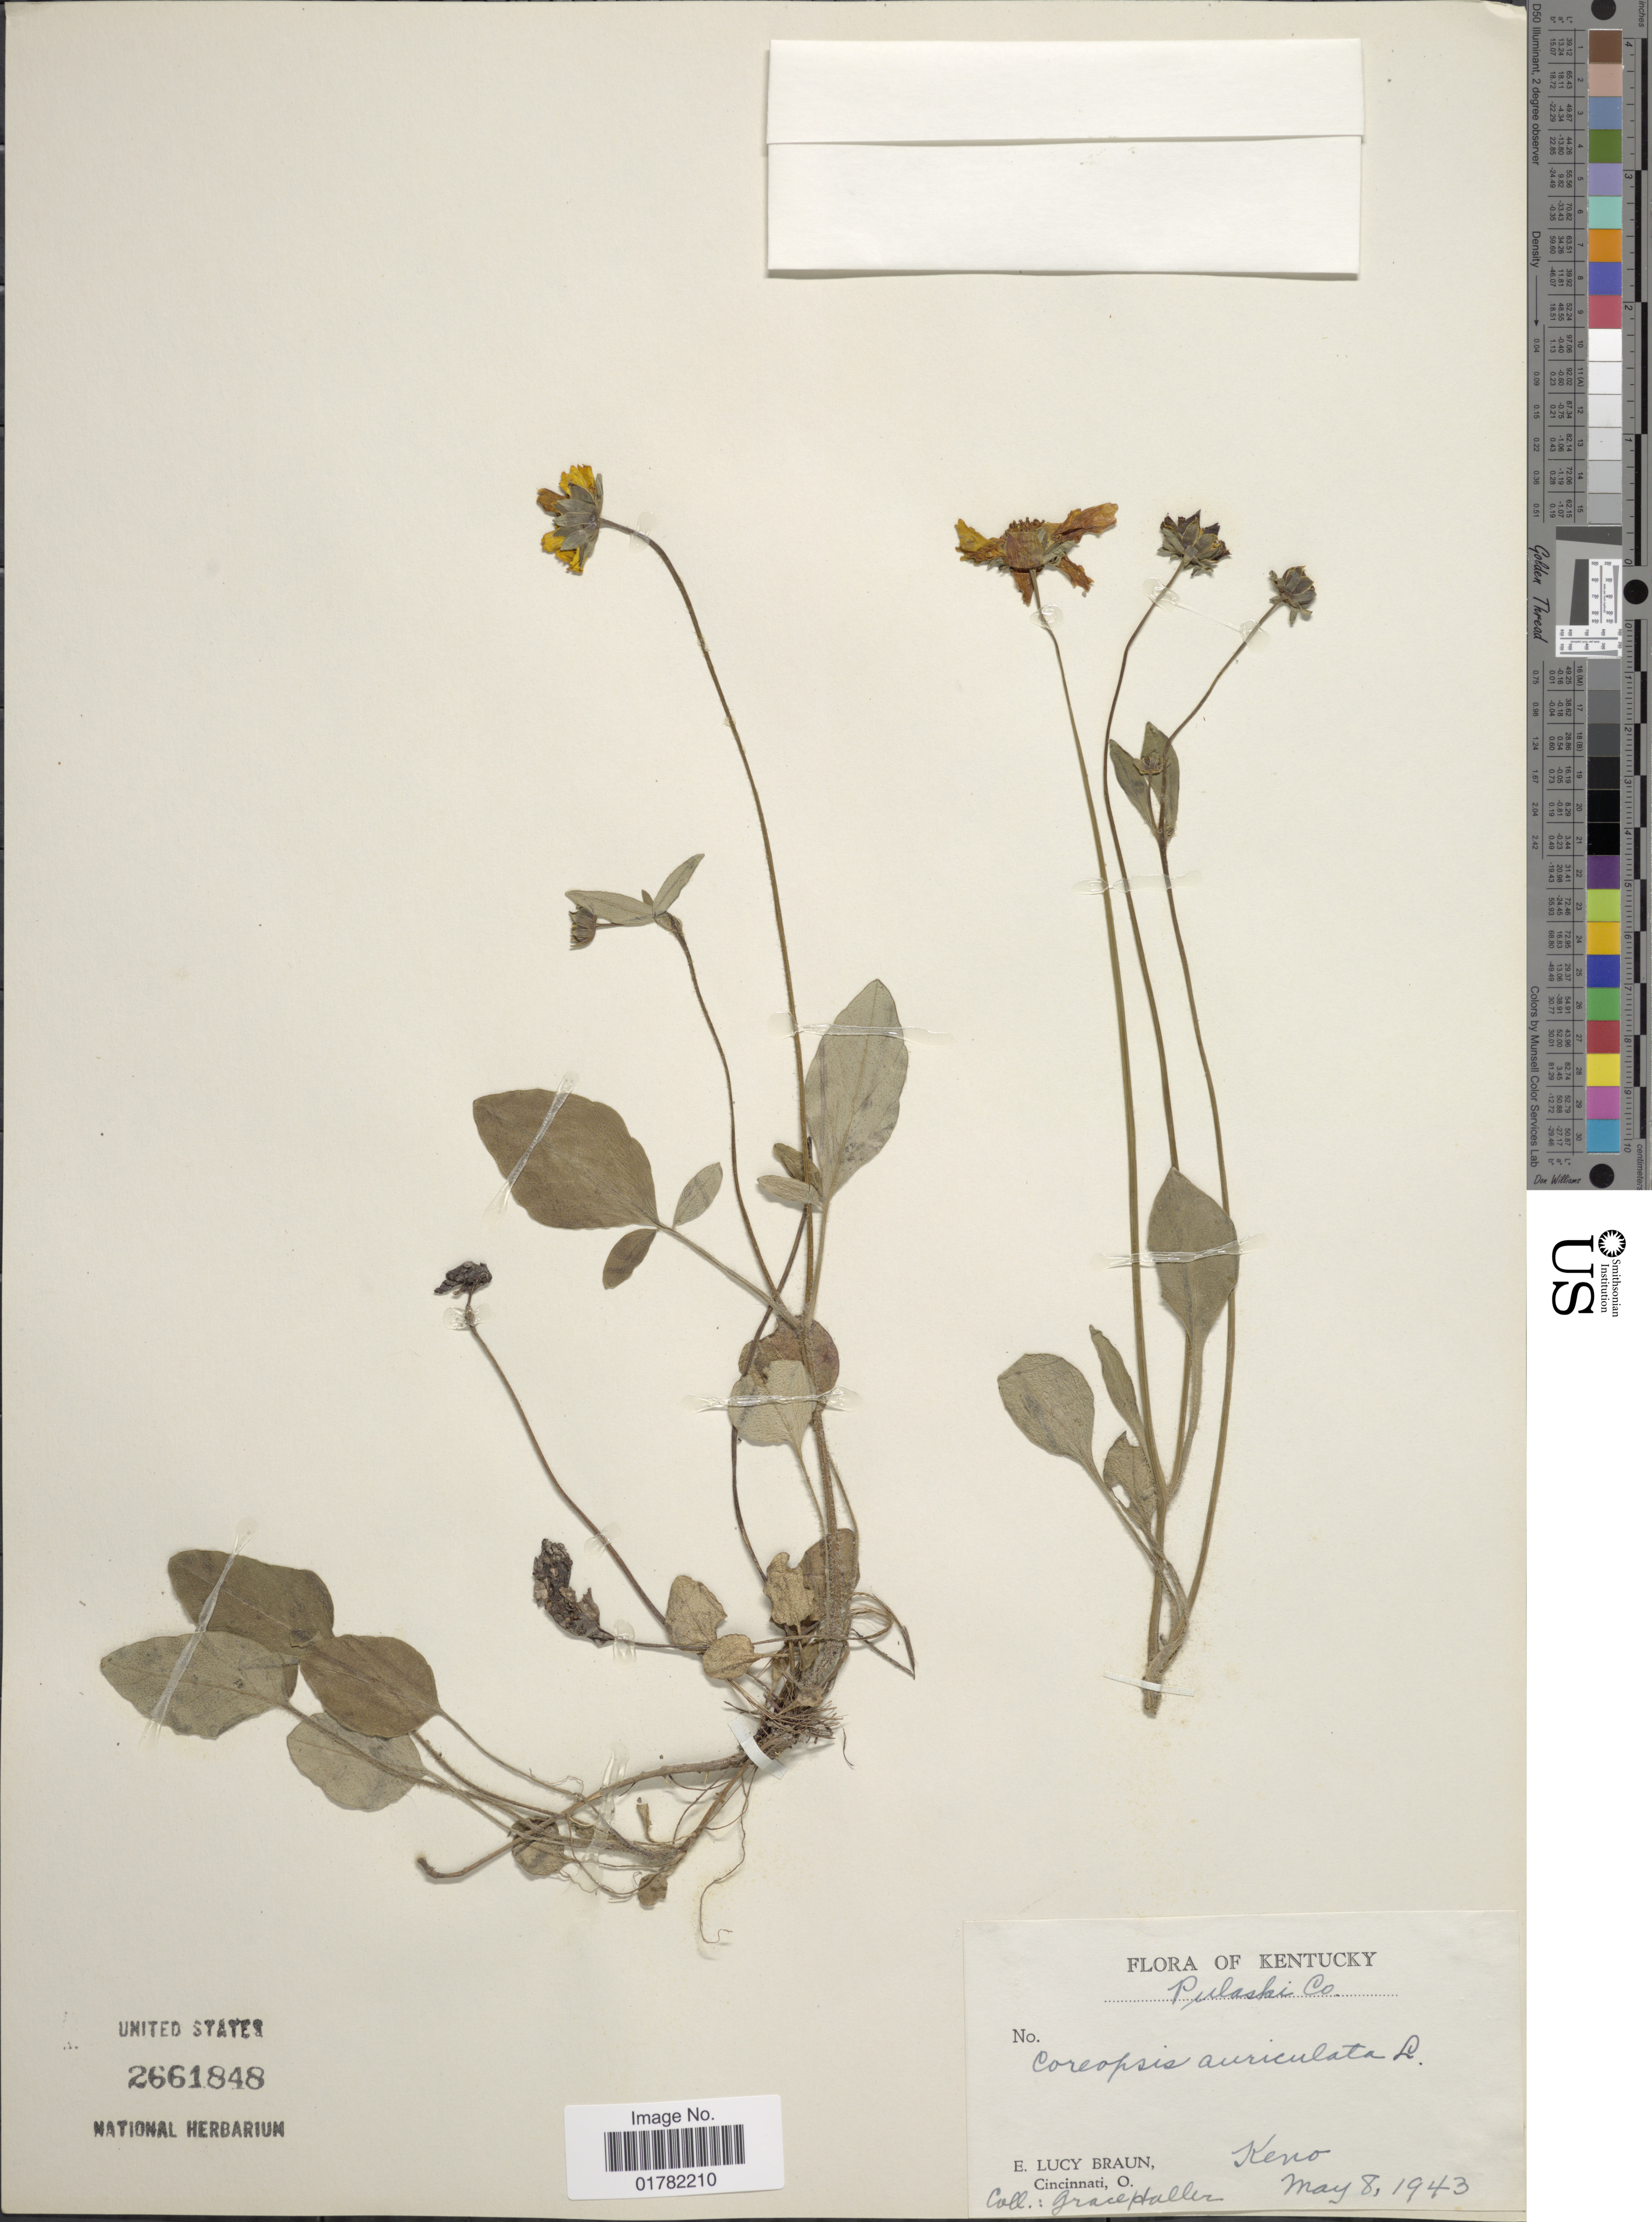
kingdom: Plantae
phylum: Tracheophyta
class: Magnoliopsida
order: Asterales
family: Asteraceae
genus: Coreopsis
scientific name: Coreopsis auriculata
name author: L.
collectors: E. L. Braun & G. Haller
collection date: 1943-05-08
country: United States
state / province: Kentucky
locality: Pulaski Co, Keno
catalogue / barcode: US 2661848